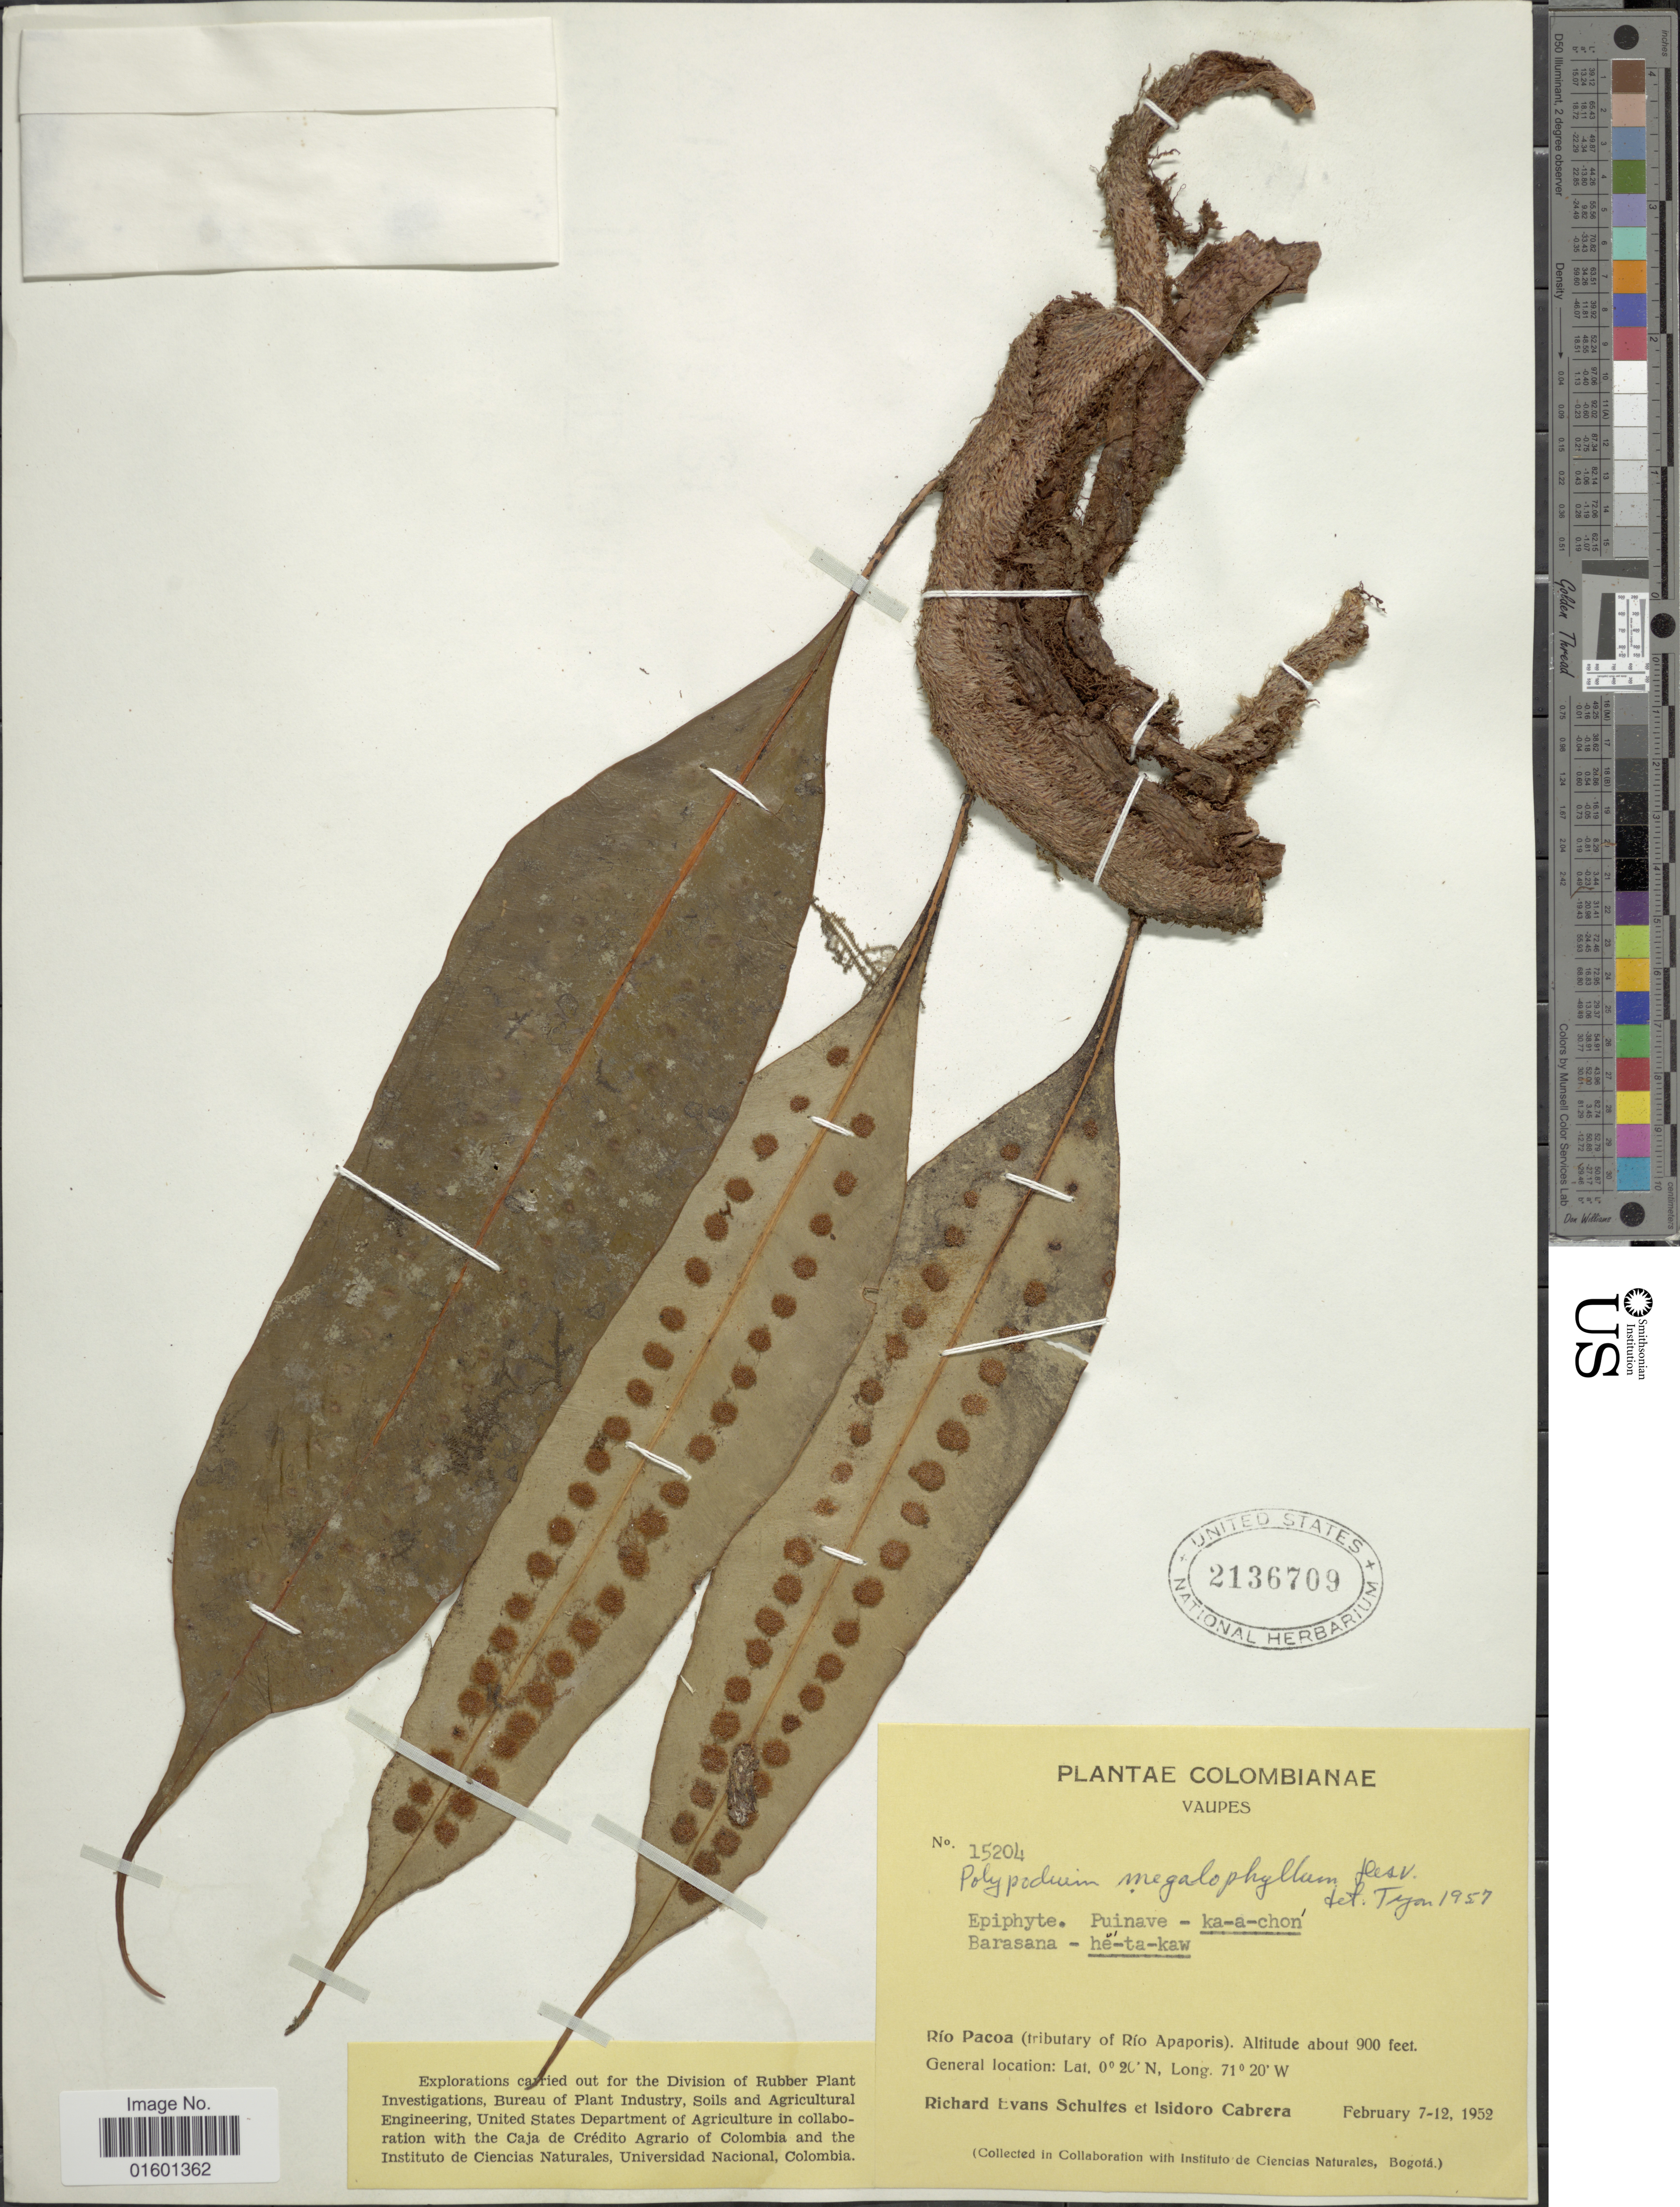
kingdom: Plantae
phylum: Tracheophyta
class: Polypodiopsida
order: Polypodiales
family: Polypodiaceae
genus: Microgramma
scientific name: Microgramma megalophylla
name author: (Desv.) de la Sota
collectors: R. E. Schultes & I. Cabrera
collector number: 15204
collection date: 1952-02-07/1952-02-12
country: Colombia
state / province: Vaupés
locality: Rio Pacoa (tributary of Rio Apaporis)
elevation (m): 274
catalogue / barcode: US 2136709